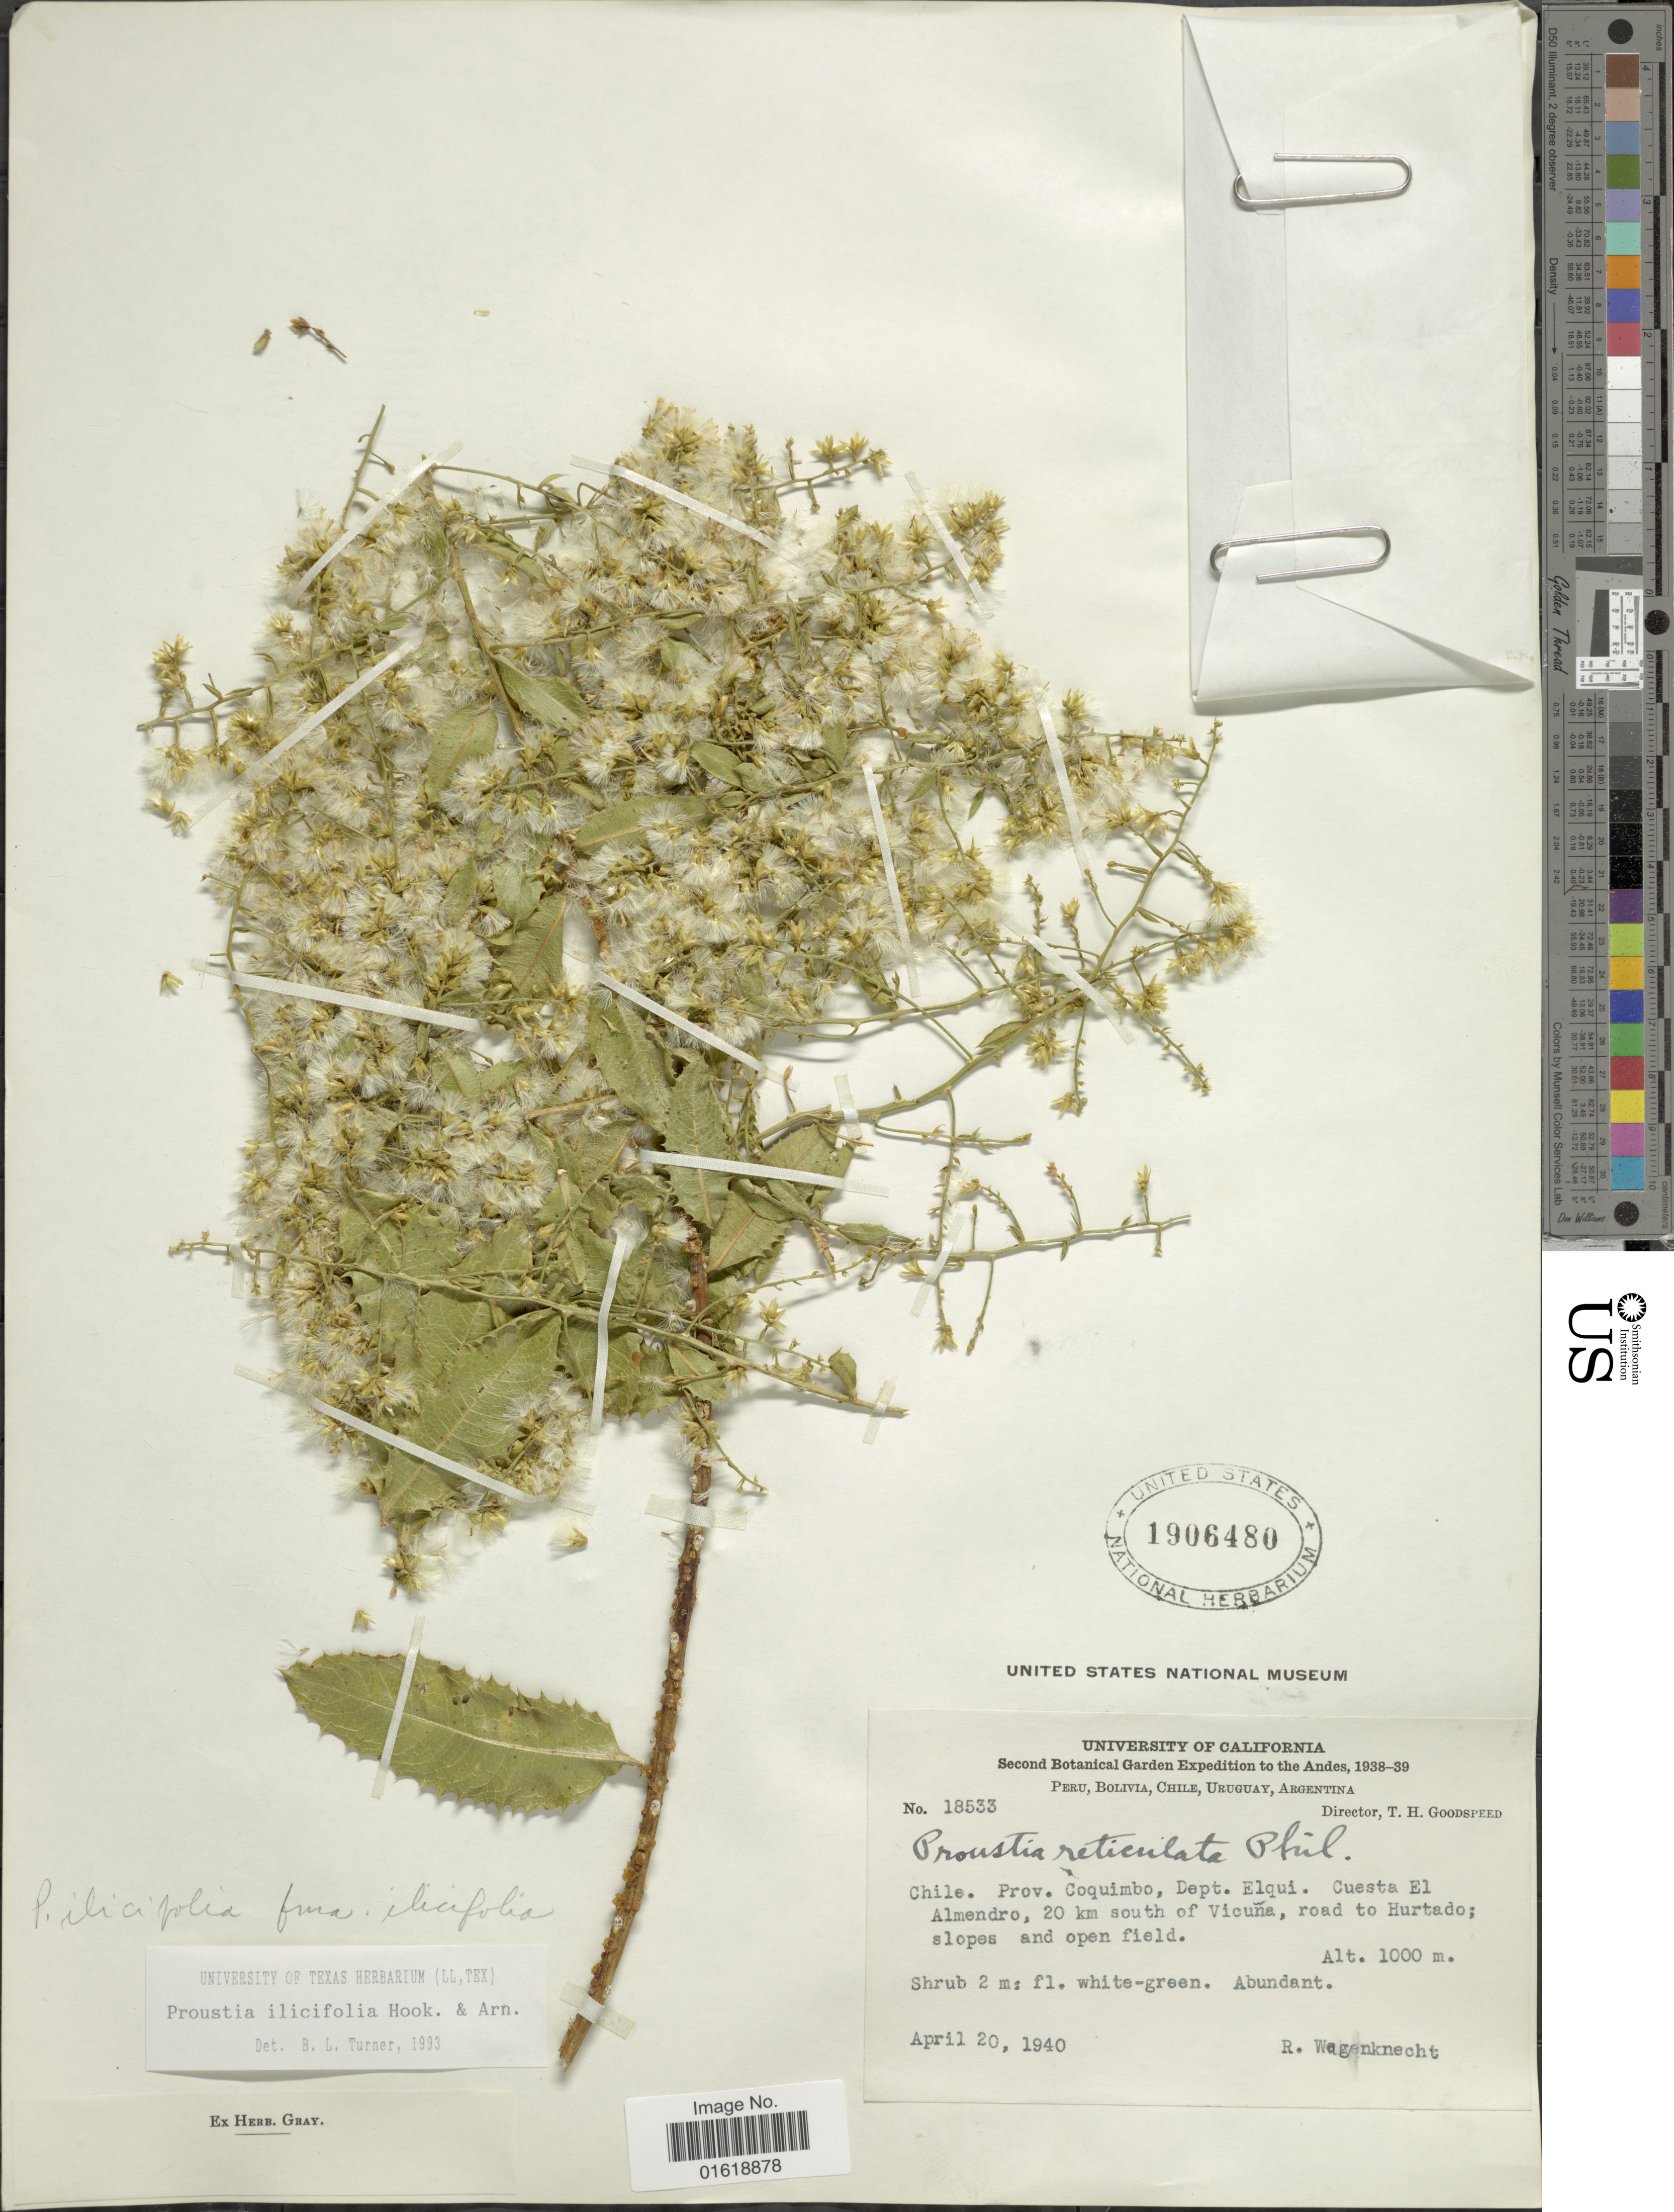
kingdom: Plantae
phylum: Tracheophyta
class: Magnoliopsida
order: Asterales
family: Asteraceae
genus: Proustia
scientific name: Proustia ilicifolia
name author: Hook. & Arn.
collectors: R. Wagenknecht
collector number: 18533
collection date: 1940-04-20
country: Chile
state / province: Coquimbo (IV)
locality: Chile. Prov. Coquimbo, Dept. Elqui. Cuesta El Almendro, 20 km south of Vicuña, road to Hurtado; slopes and open field.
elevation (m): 1000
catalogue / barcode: US 1906480